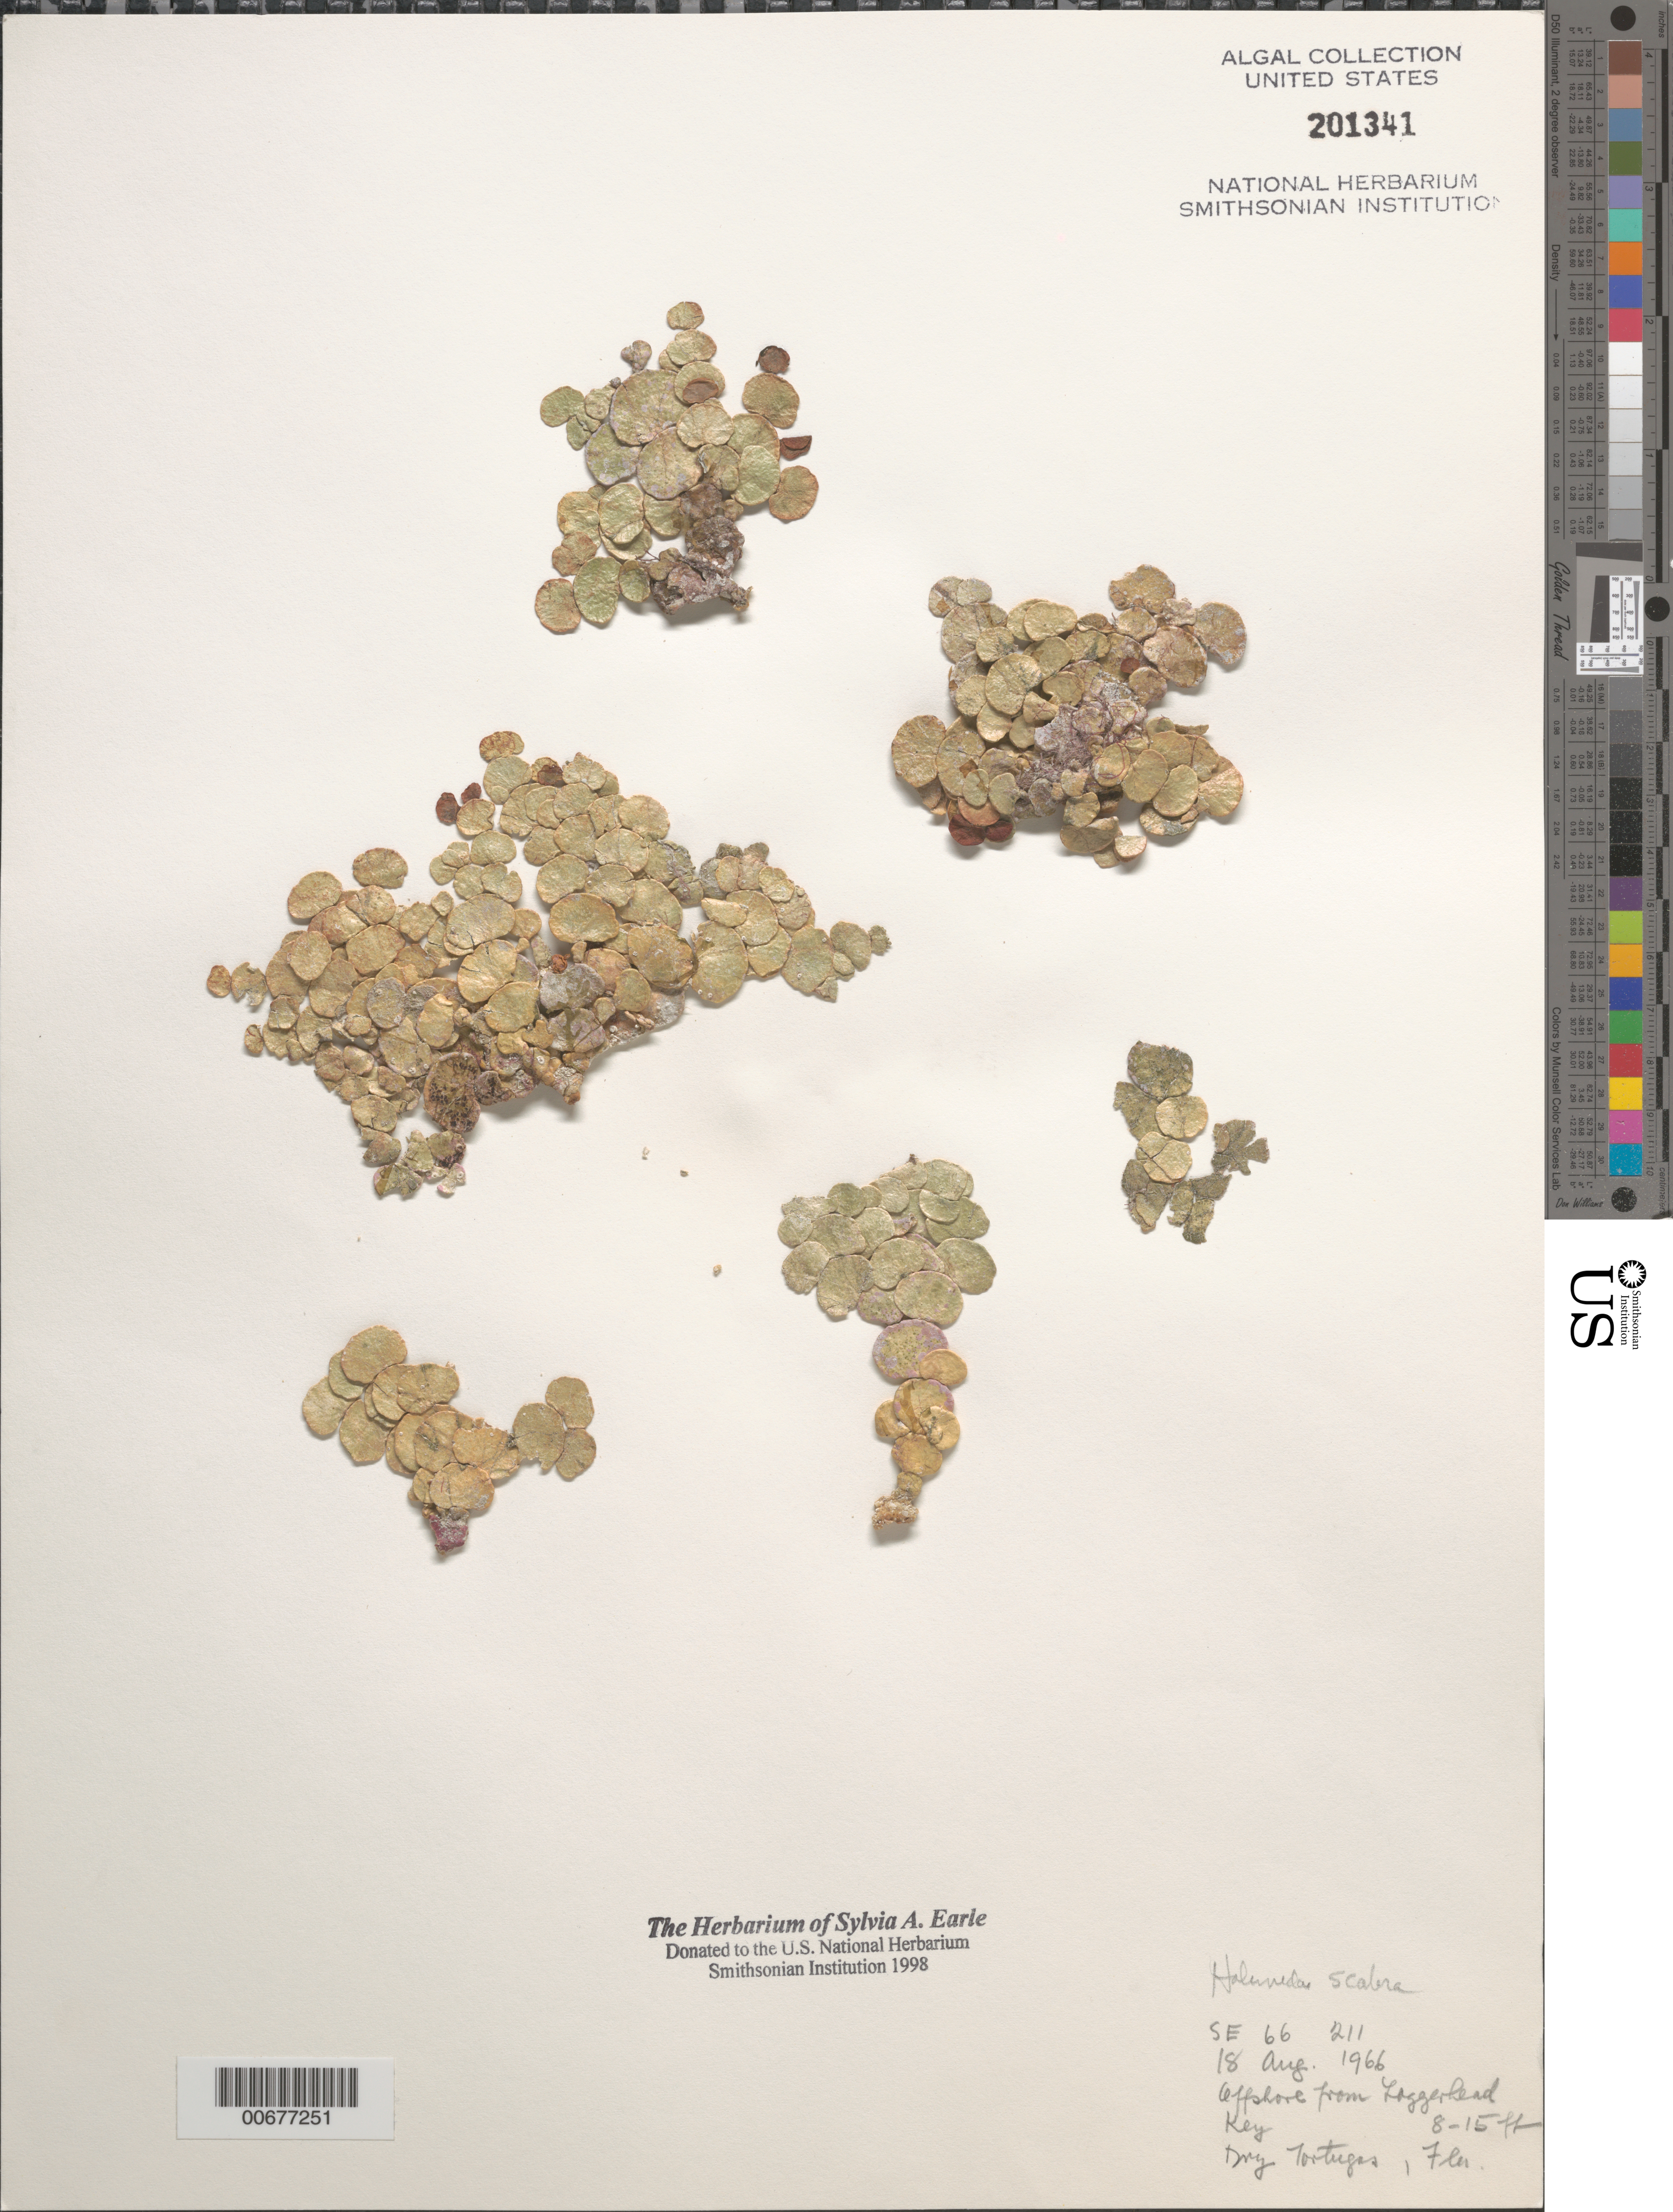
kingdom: Plantae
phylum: Chlorophyta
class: Ulvophyceae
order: Bryopsidales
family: Halimedaceae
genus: Halimeda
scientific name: Halimeda scabra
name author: M. Howe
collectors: Ex herb. Sylvia A. Earle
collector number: SE66211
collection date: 1966-08-18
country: United States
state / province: Florida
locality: Offshore from Loggerhead Key. Dry Tortugas.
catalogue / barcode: US 201341